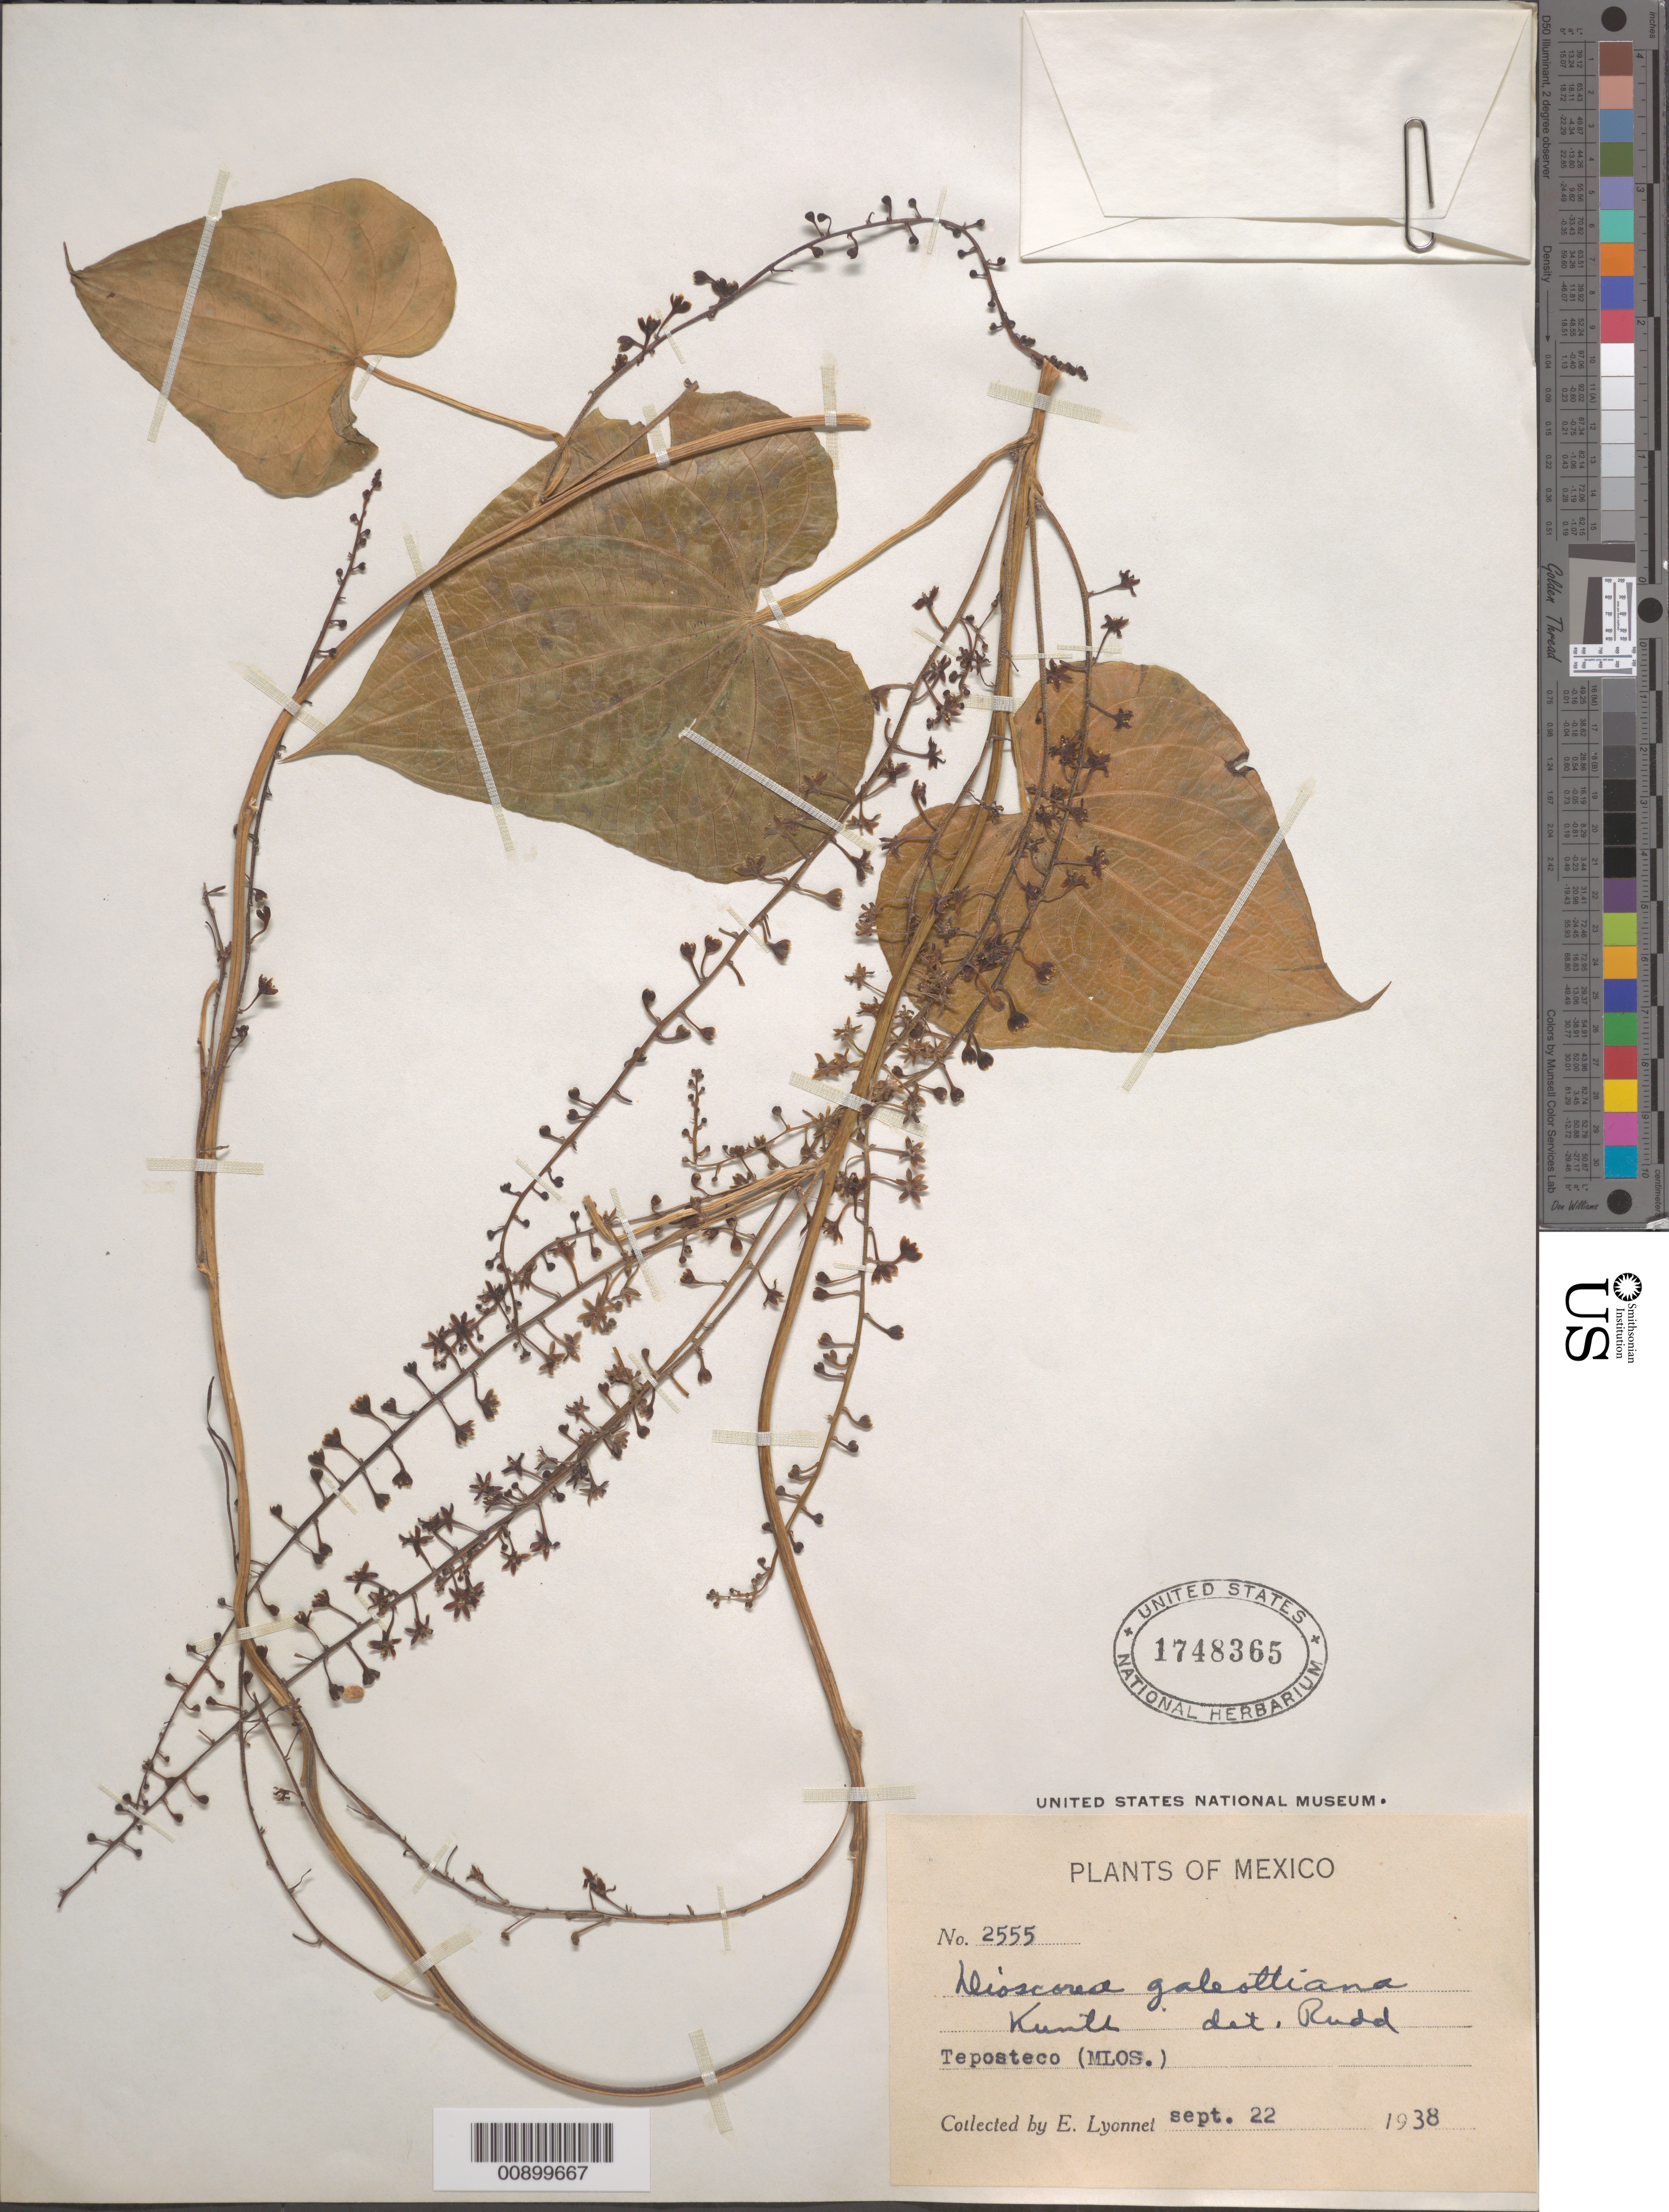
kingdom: Plantae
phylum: Tracheophyta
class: Liliopsida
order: Dioscoreales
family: Dioscoreaceae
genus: Dioscorea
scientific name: Dioscorea galeottiana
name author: Kunth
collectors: Bro. E. Lyonnet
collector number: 2555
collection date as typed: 22 Sep 1938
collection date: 1938-09-22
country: Mexico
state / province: Morelos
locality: Teposteco (Morelos).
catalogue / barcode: US 1748365